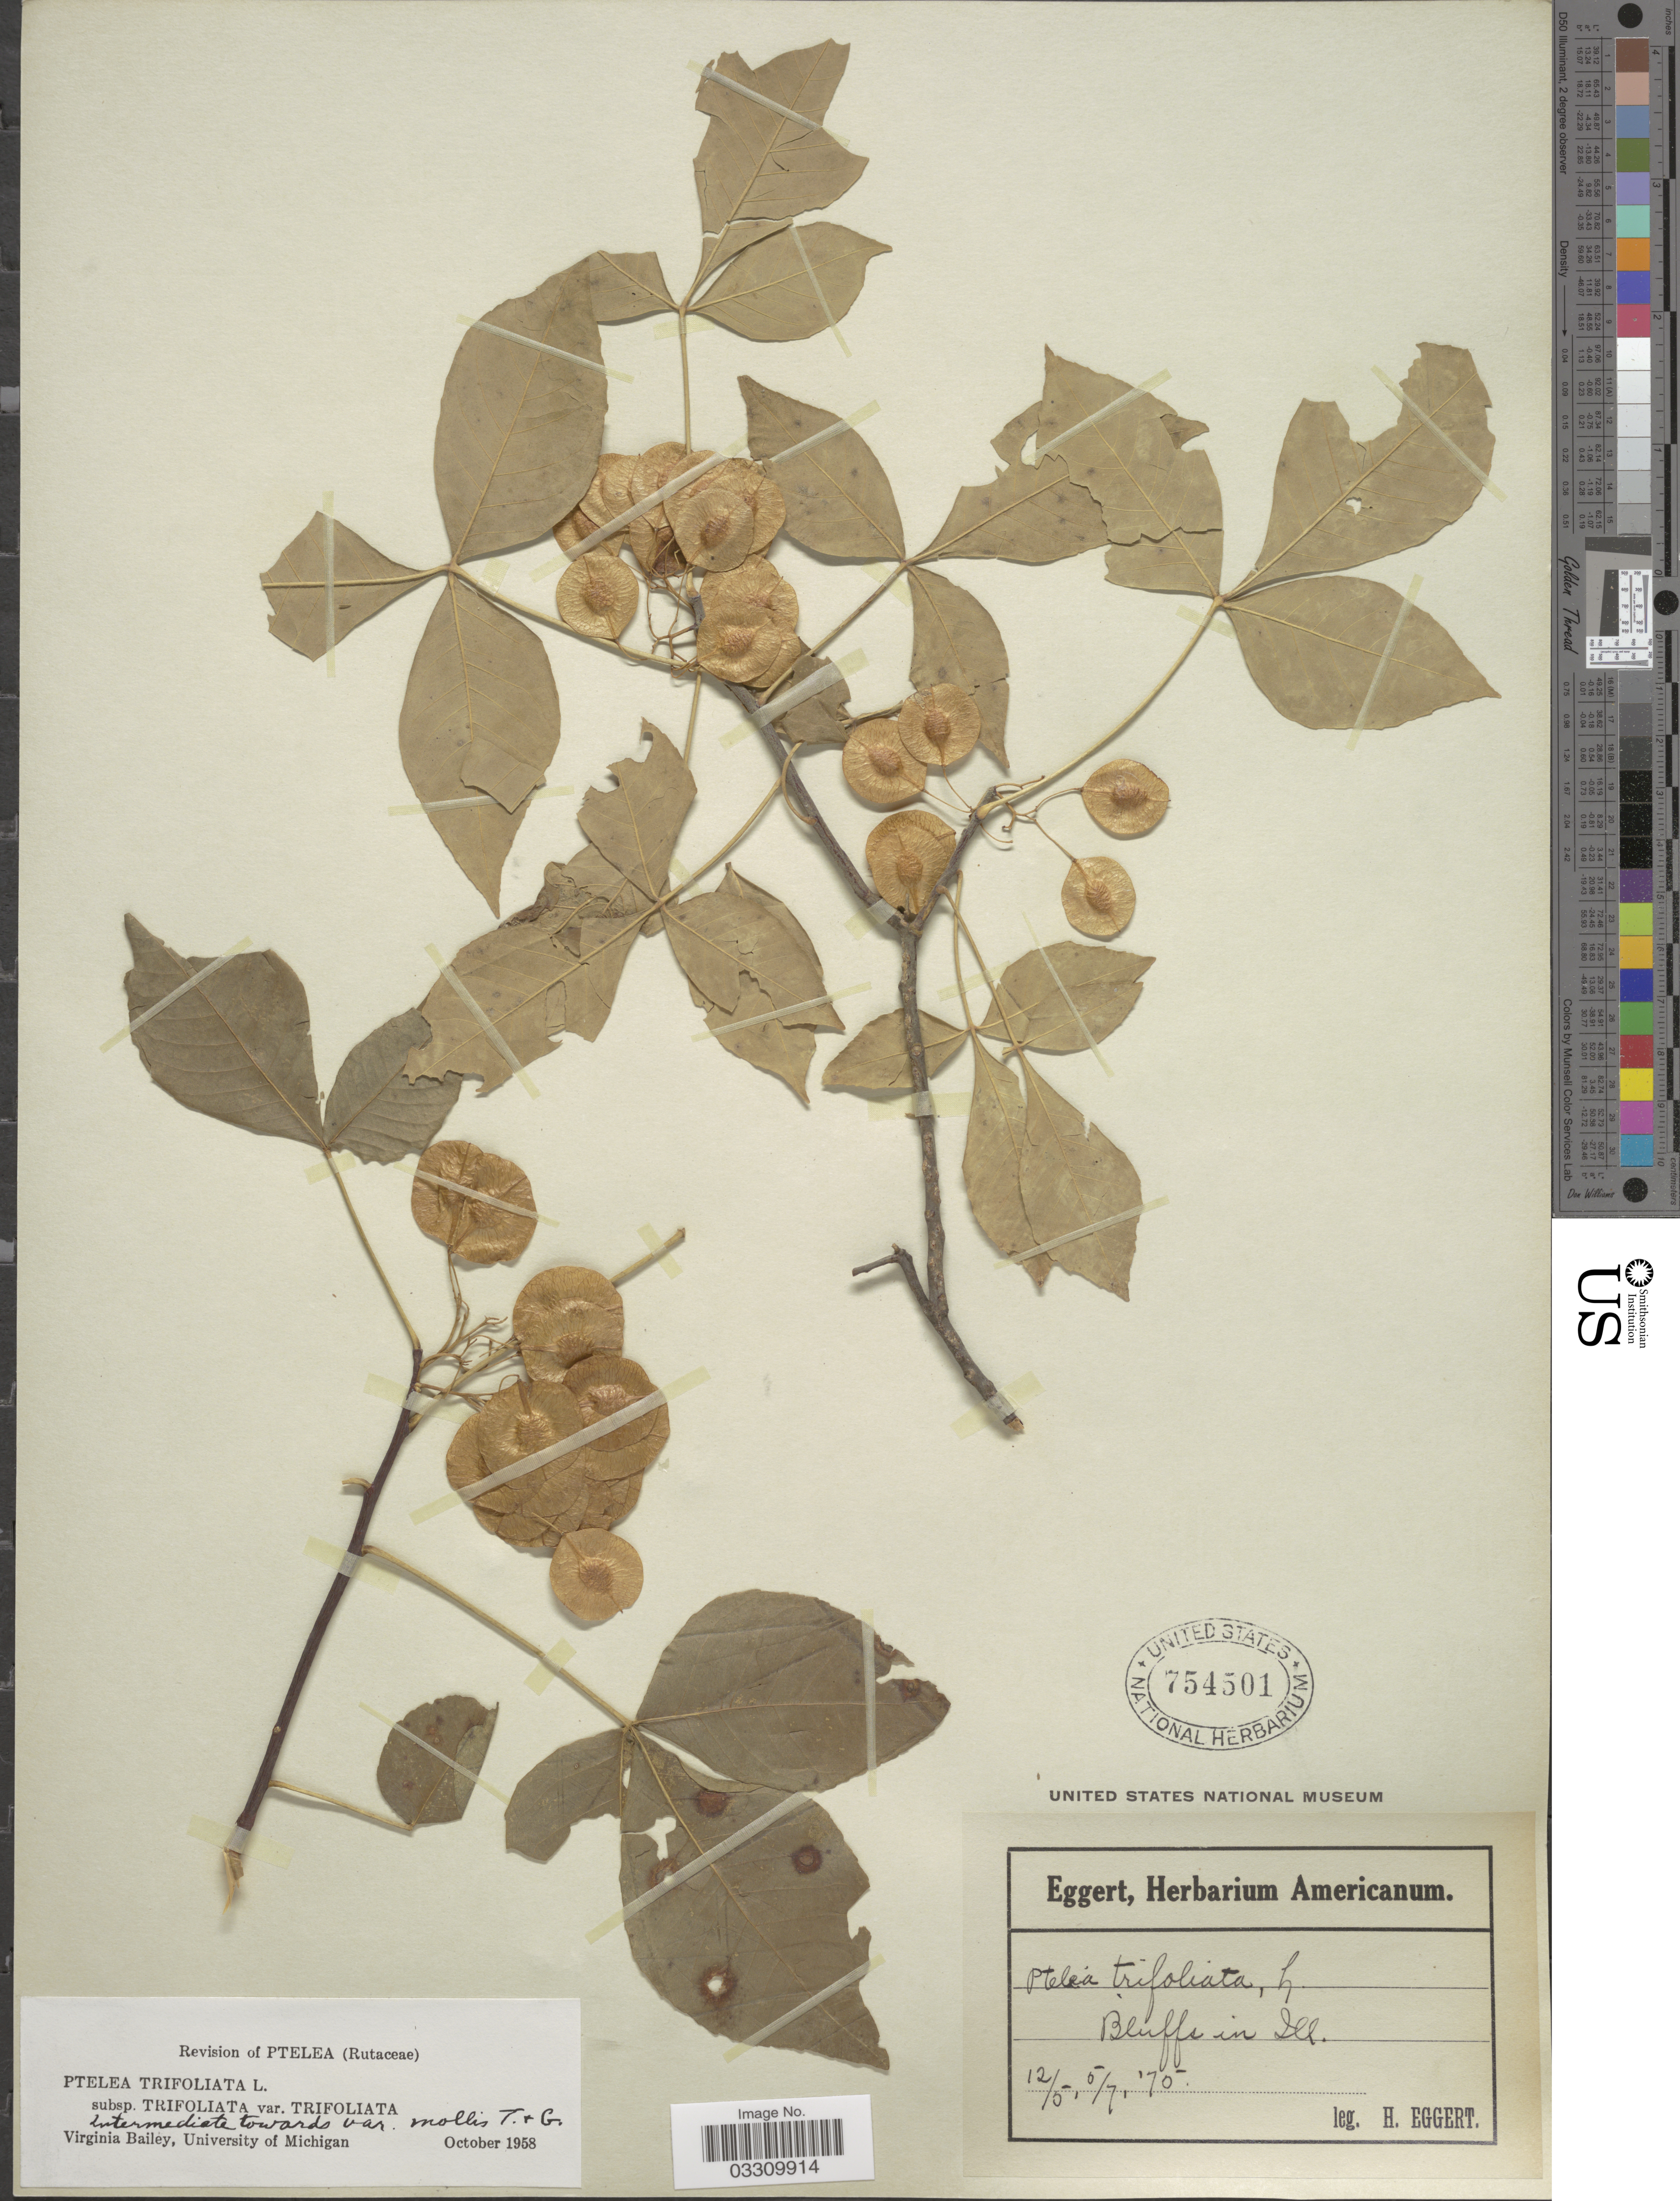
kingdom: Plantae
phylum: Tracheophyta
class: Magnoliopsida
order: Sapindales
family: Rutaceae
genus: Ptelea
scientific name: Ptelea trifoliata subsp. trifoliata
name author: L.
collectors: H. Eggert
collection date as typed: Transcribed d/m/y: 7/5/75 to 5/12/75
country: United States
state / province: Illinois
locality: Bluffs in Ill.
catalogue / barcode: US 754501